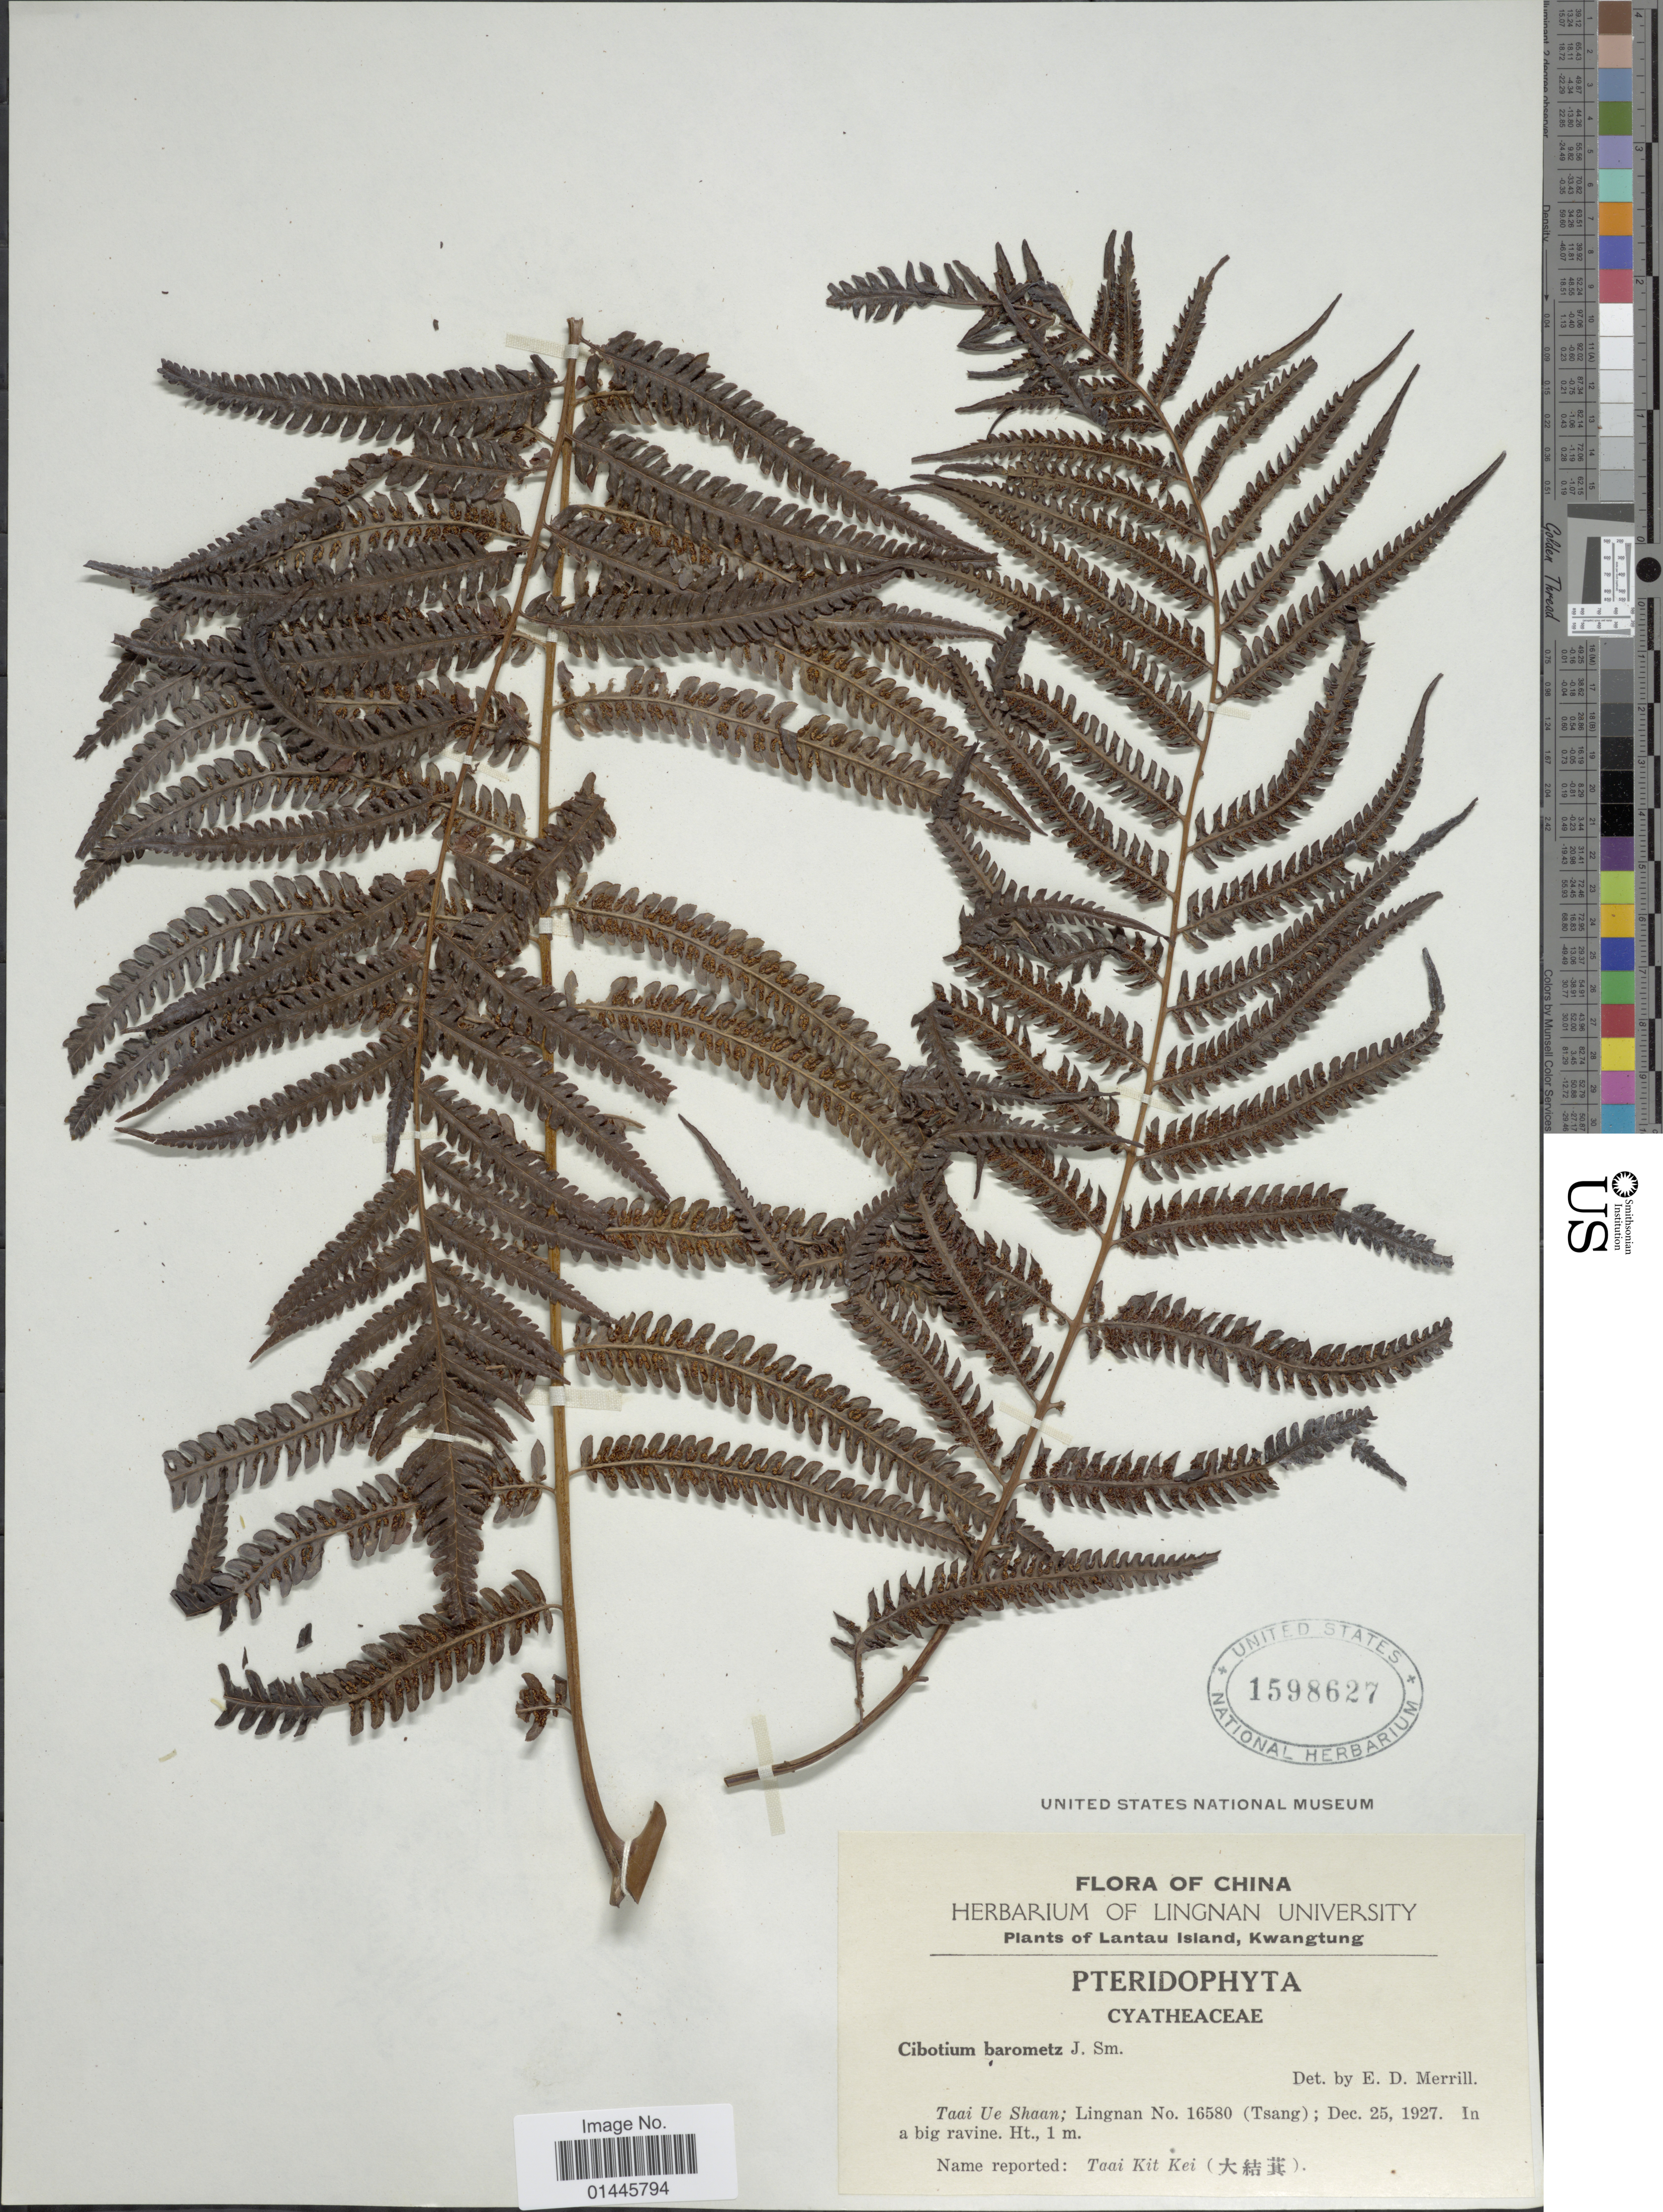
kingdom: Plantae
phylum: Tracheophyta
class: Polypodiopsida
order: Cyatheales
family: Cibotiaceae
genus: Cibotium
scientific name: Cibotium barometz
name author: (L.) J. Sm.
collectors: -- Tsang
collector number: Lingnan 16580?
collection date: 1927-12-25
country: China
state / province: Guangdong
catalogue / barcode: US 1598627